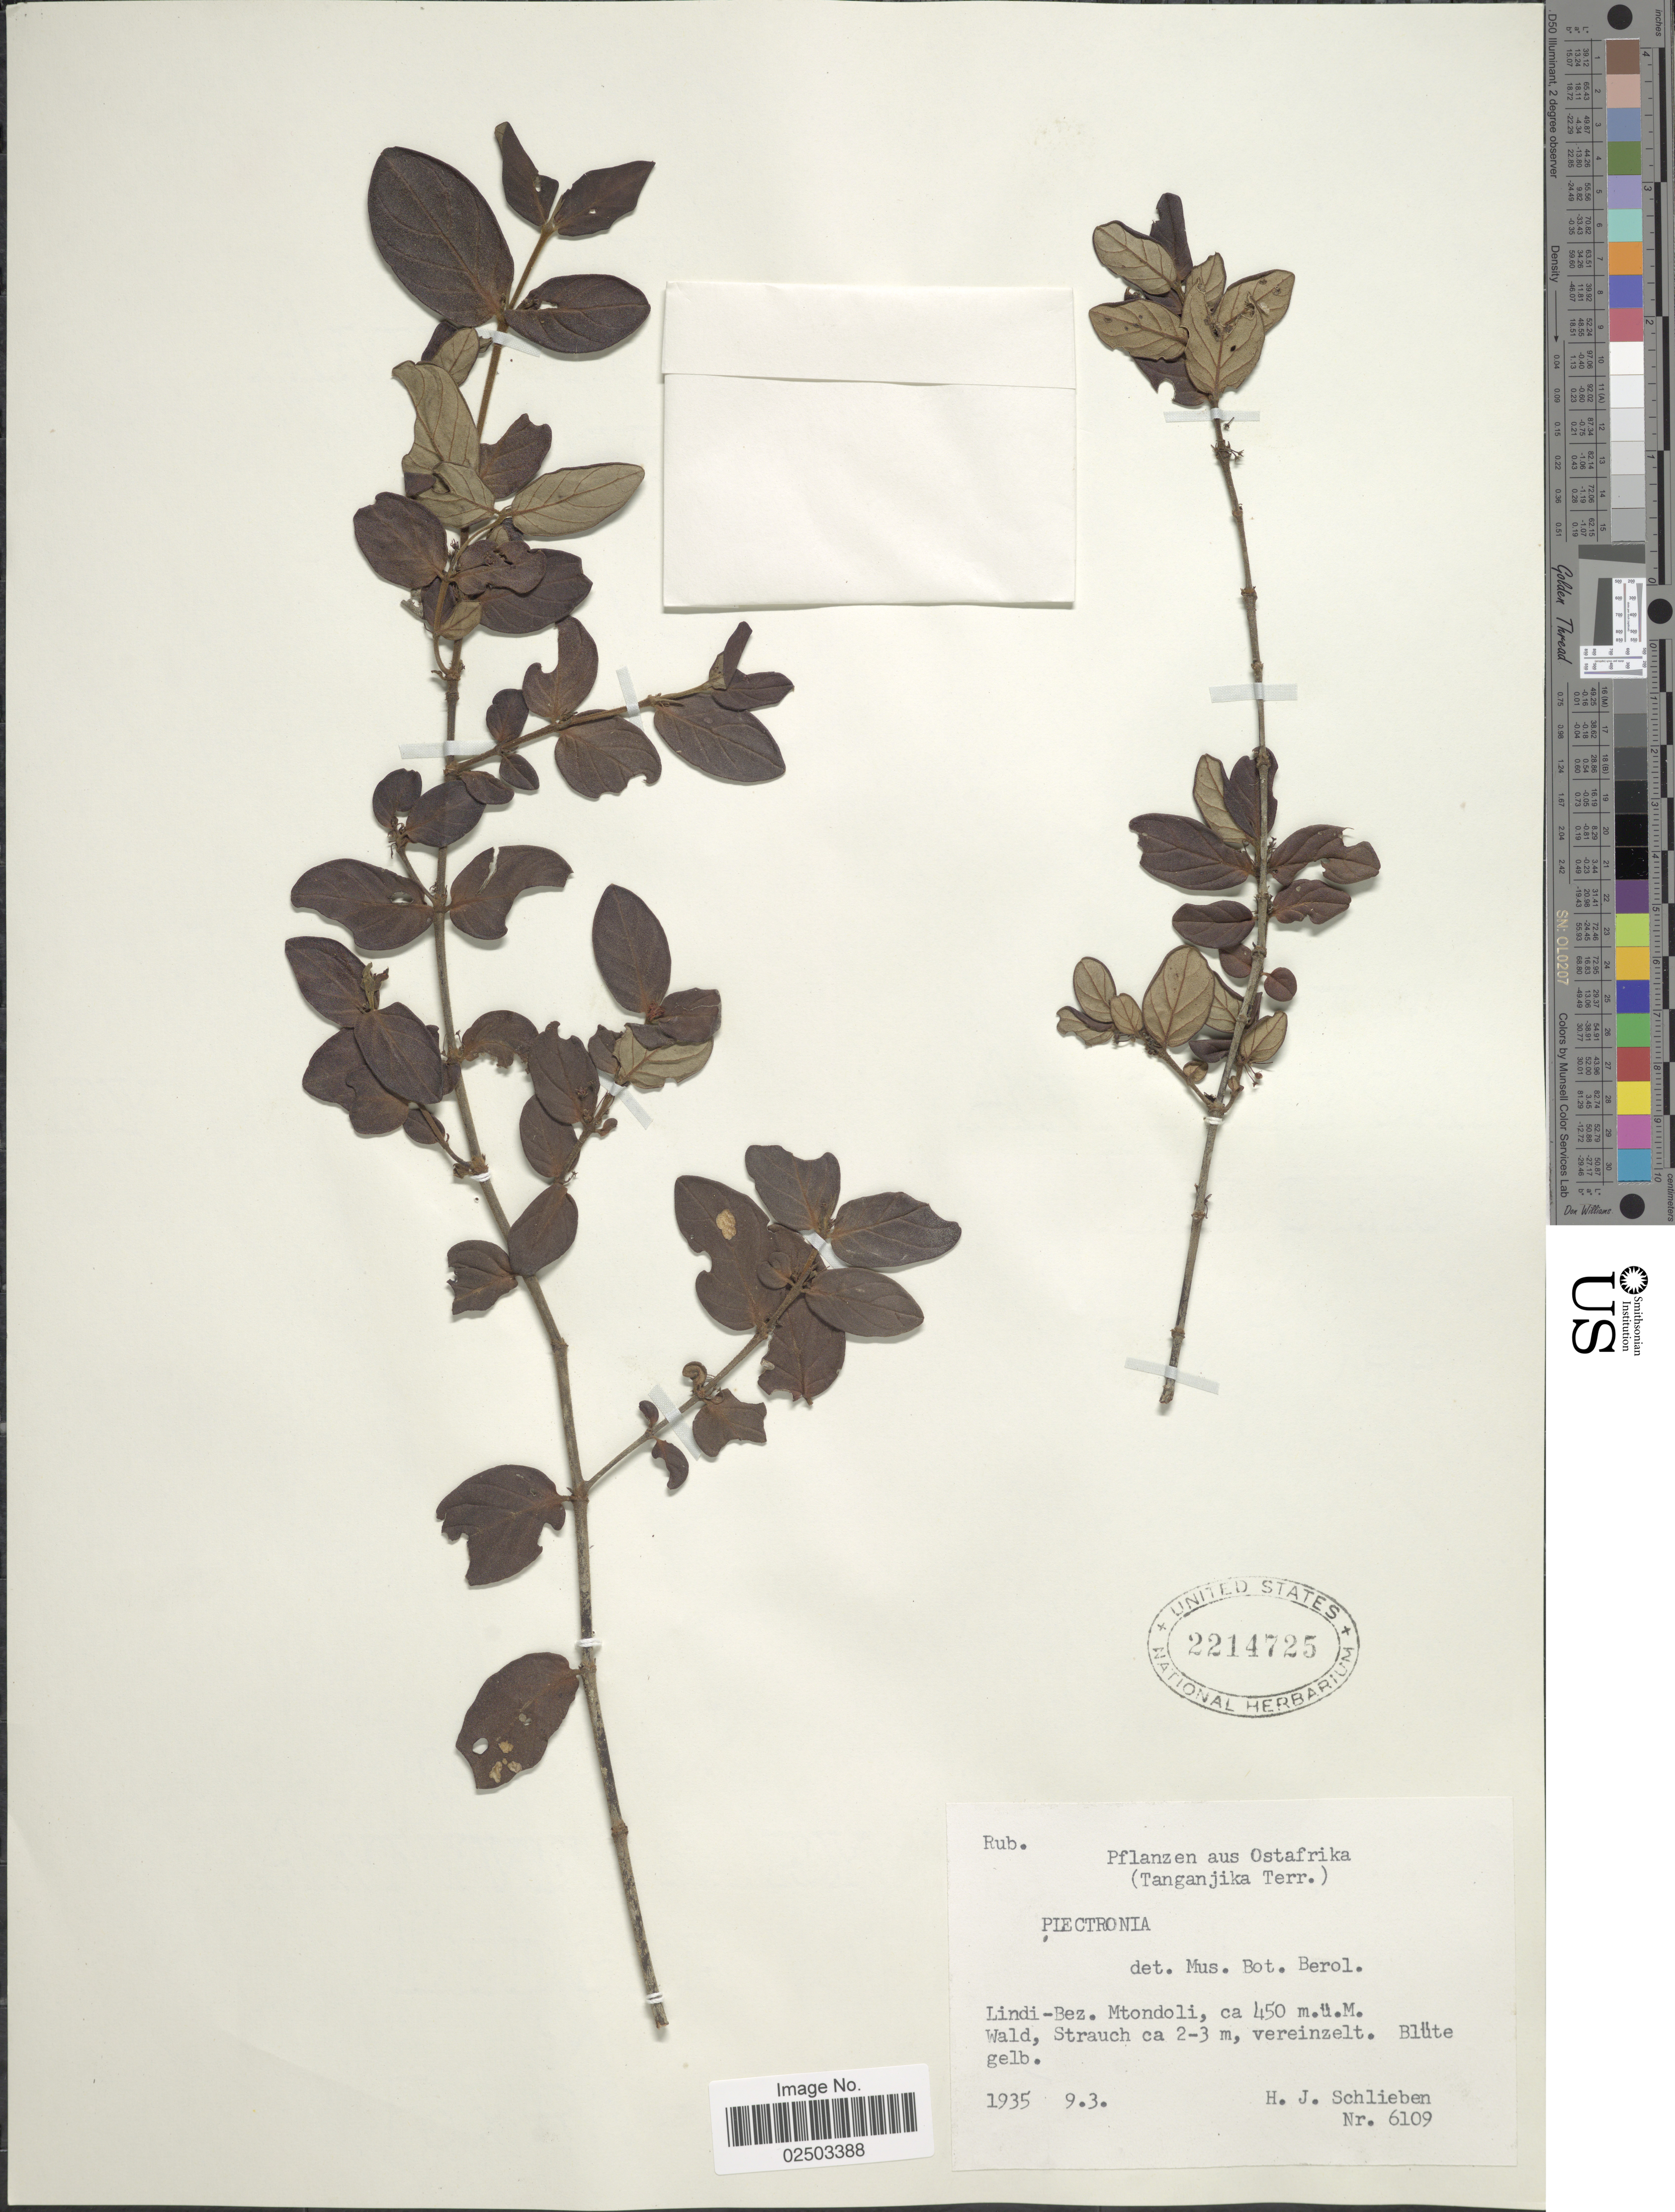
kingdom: Plantae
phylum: Tracheophyta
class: Magnoliopsida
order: Gentianales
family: Rubiaceae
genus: Bridsonia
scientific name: Bridsonia chamaedendrum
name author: (Kuntze) Verstraete & A.E. van Wyk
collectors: H. J. Schlieben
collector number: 6109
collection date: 1935-09-03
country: Tanzania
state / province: Lindi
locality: Aus Ostafrika (Tanganjika Terr.), Lindi-Bez. Mtondoli, Wald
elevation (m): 450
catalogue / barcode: US 2214725